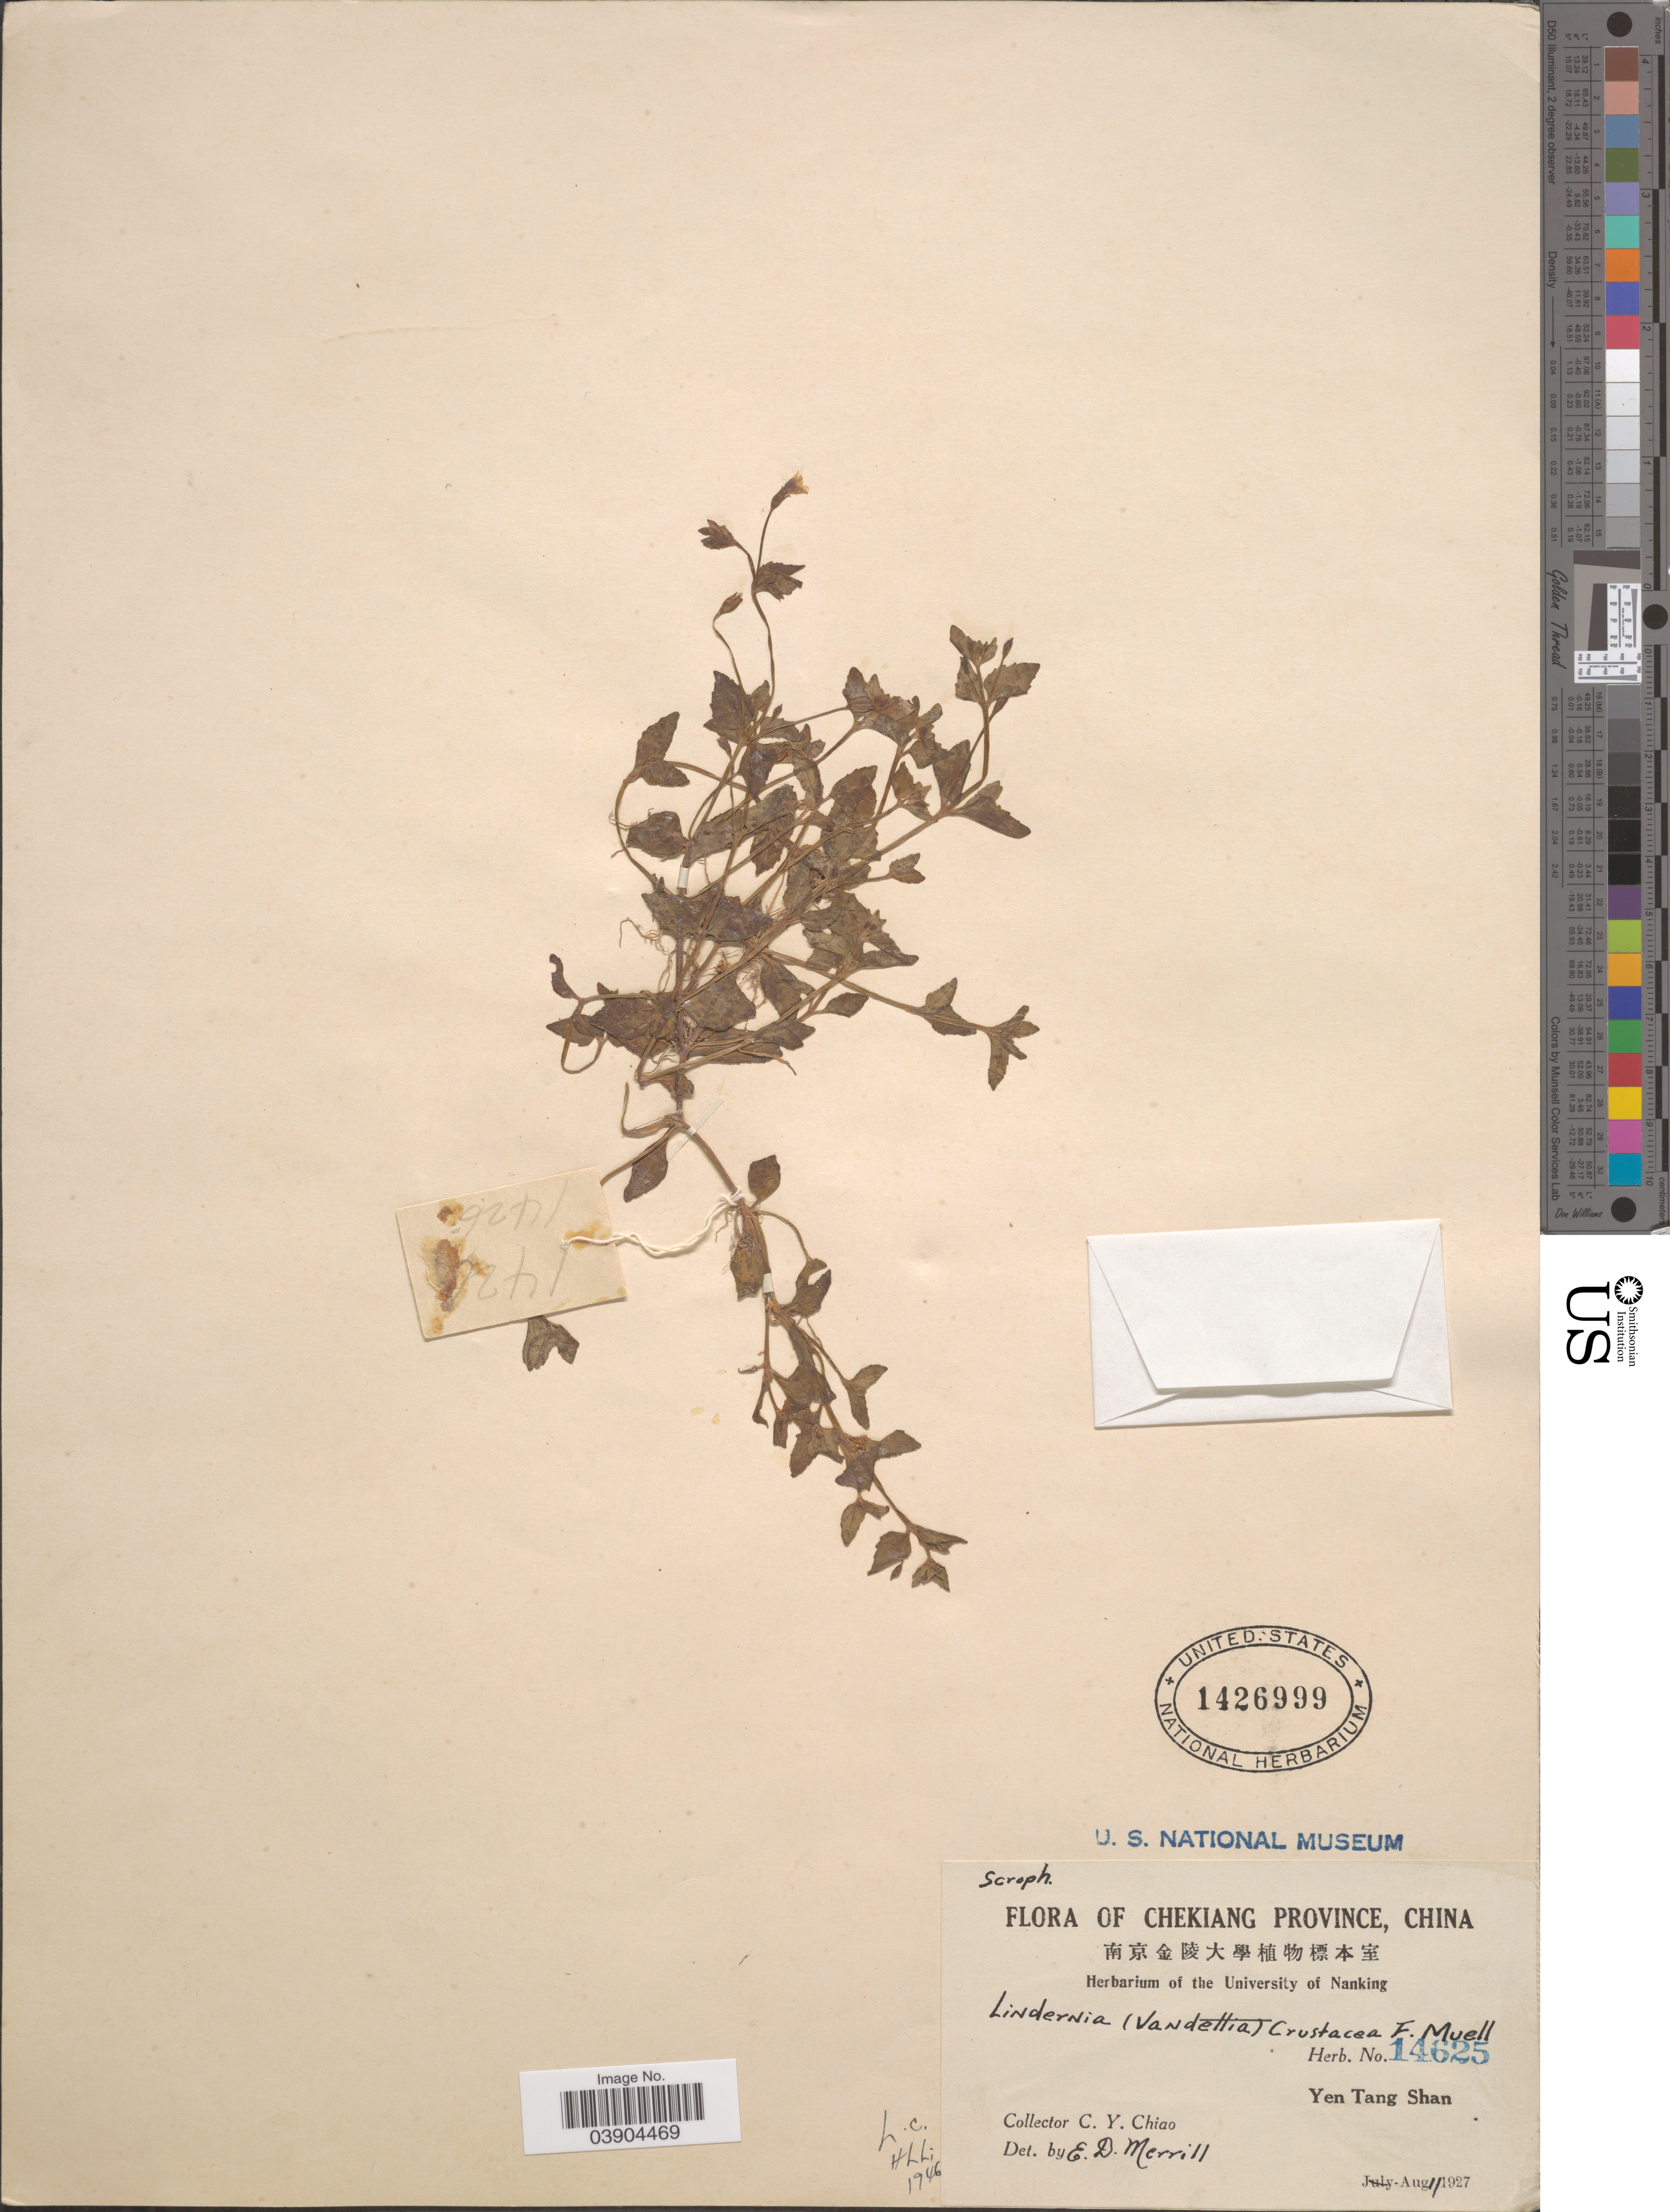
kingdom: Plantae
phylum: Tracheophyta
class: Magnoliopsida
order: Lamiales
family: Linderniaceae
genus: Lindernia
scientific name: Lindernia crustacea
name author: (L.) F. Muell.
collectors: C. Y. Chiao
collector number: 14625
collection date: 1927-08-11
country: China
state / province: Zhejiang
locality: Chekiang Province. Yen Tang Shan.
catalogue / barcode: US 1426999